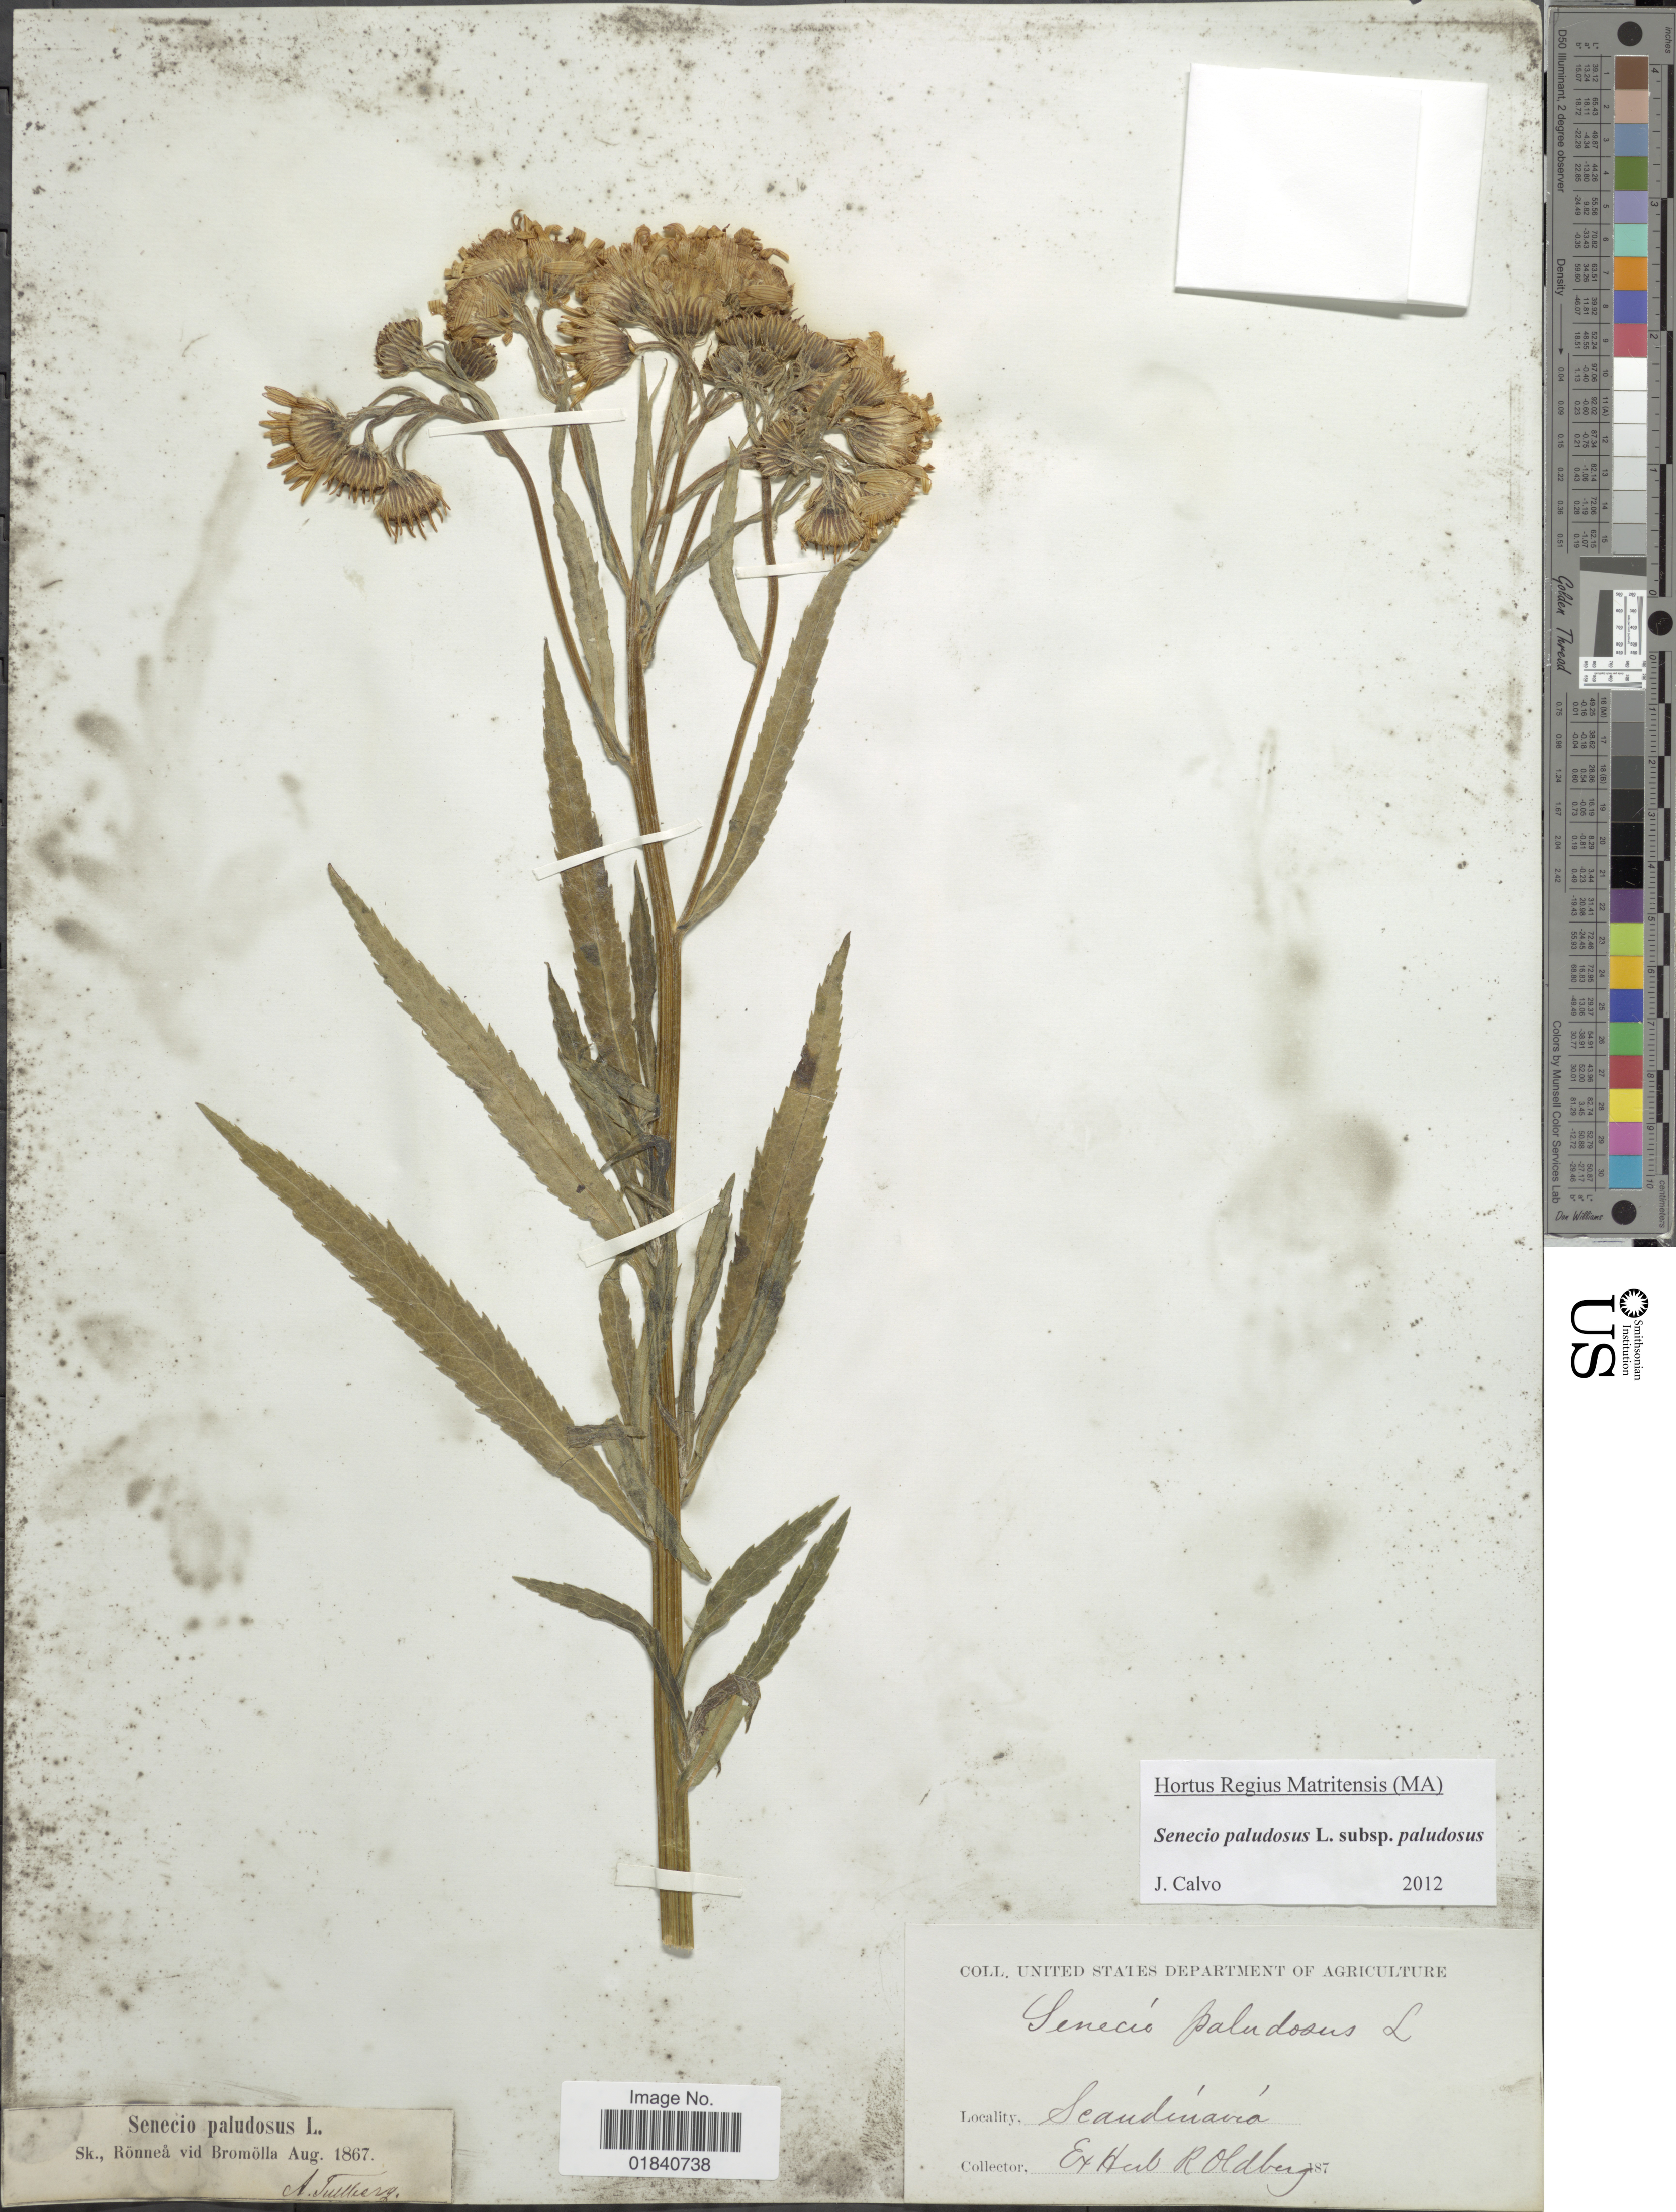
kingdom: Plantae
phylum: Tracheophyta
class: Magnoliopsida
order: Asterales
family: Asteraceae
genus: Senecio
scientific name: Senecio paludosus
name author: L.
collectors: P. Tullberg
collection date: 1867-08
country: Sweden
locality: Scandinavia. Rönnea vid Bromölla